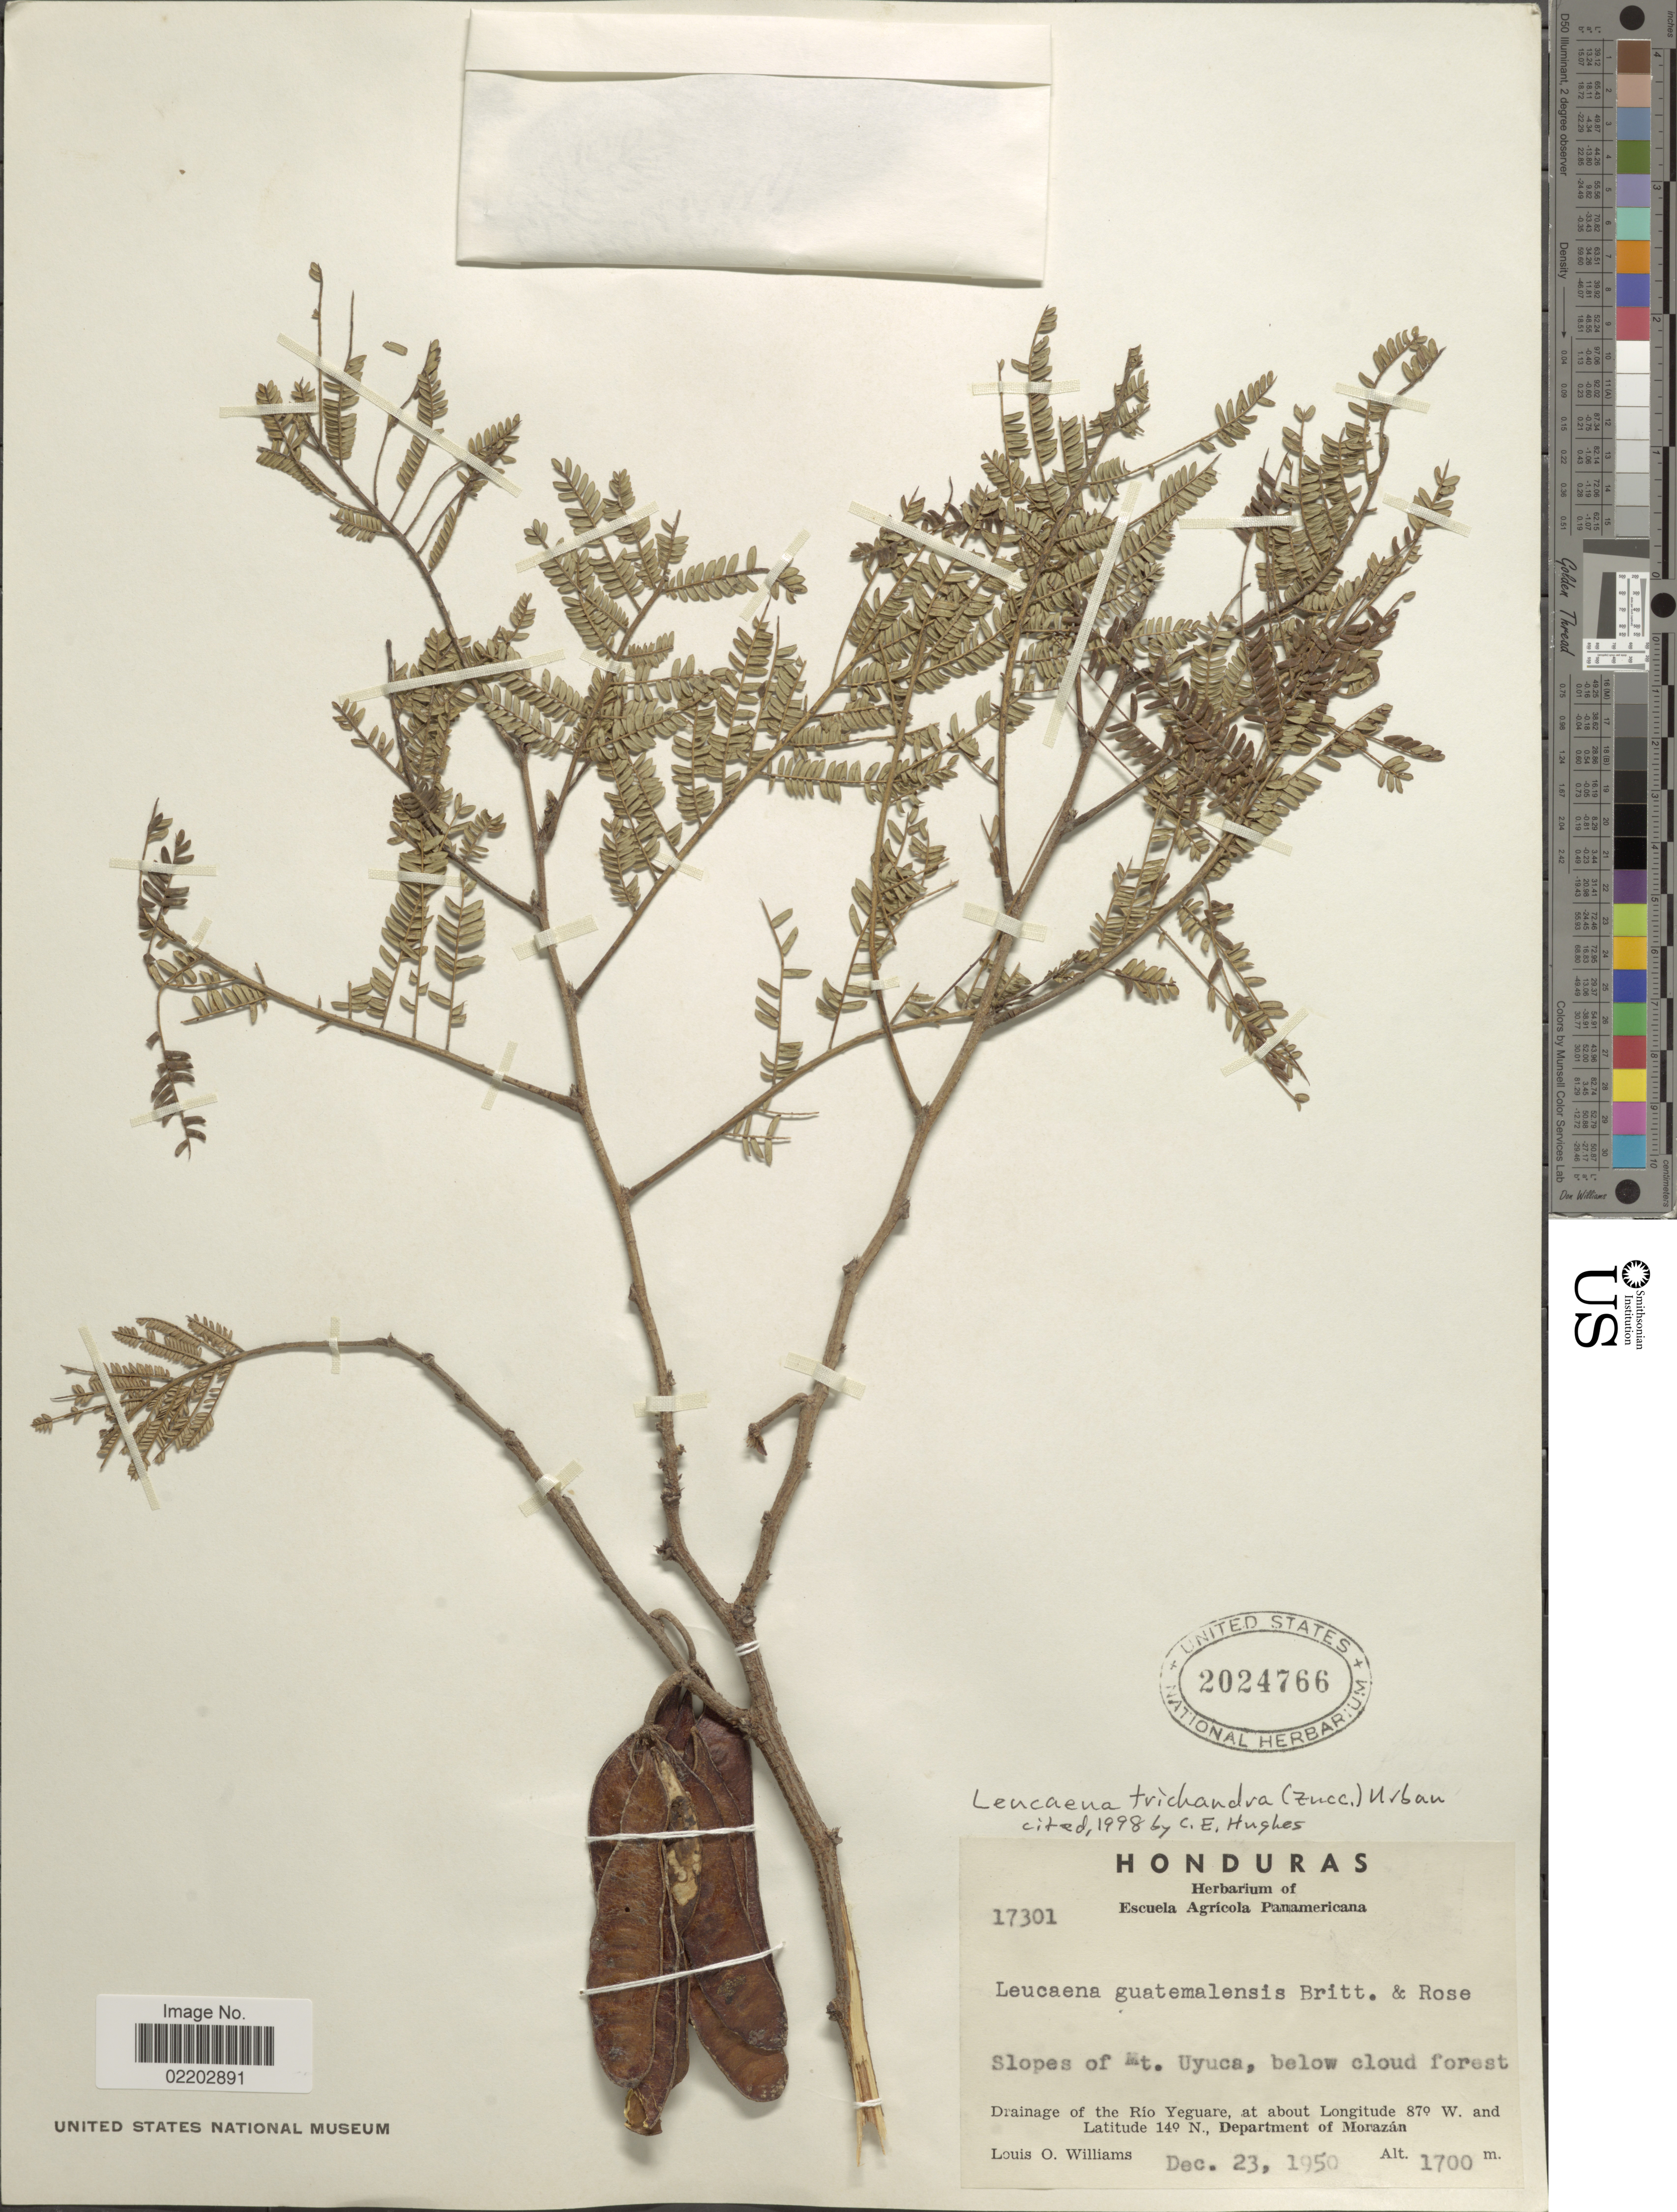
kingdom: Plantae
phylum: Tracheophyta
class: Magnoliopsida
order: Fabales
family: Fabaceae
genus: Leucaena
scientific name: Leucaena trichandra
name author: (Zucc.) Urb.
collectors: L. O. Williams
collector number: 17301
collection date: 1950-12-23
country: Honduras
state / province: Fco. Morazán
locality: Slopes of Mt. Uyuca, below cloud forest, drainage of the Rio Yeguare, Department of Morazán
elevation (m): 1700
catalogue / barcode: US 2024766